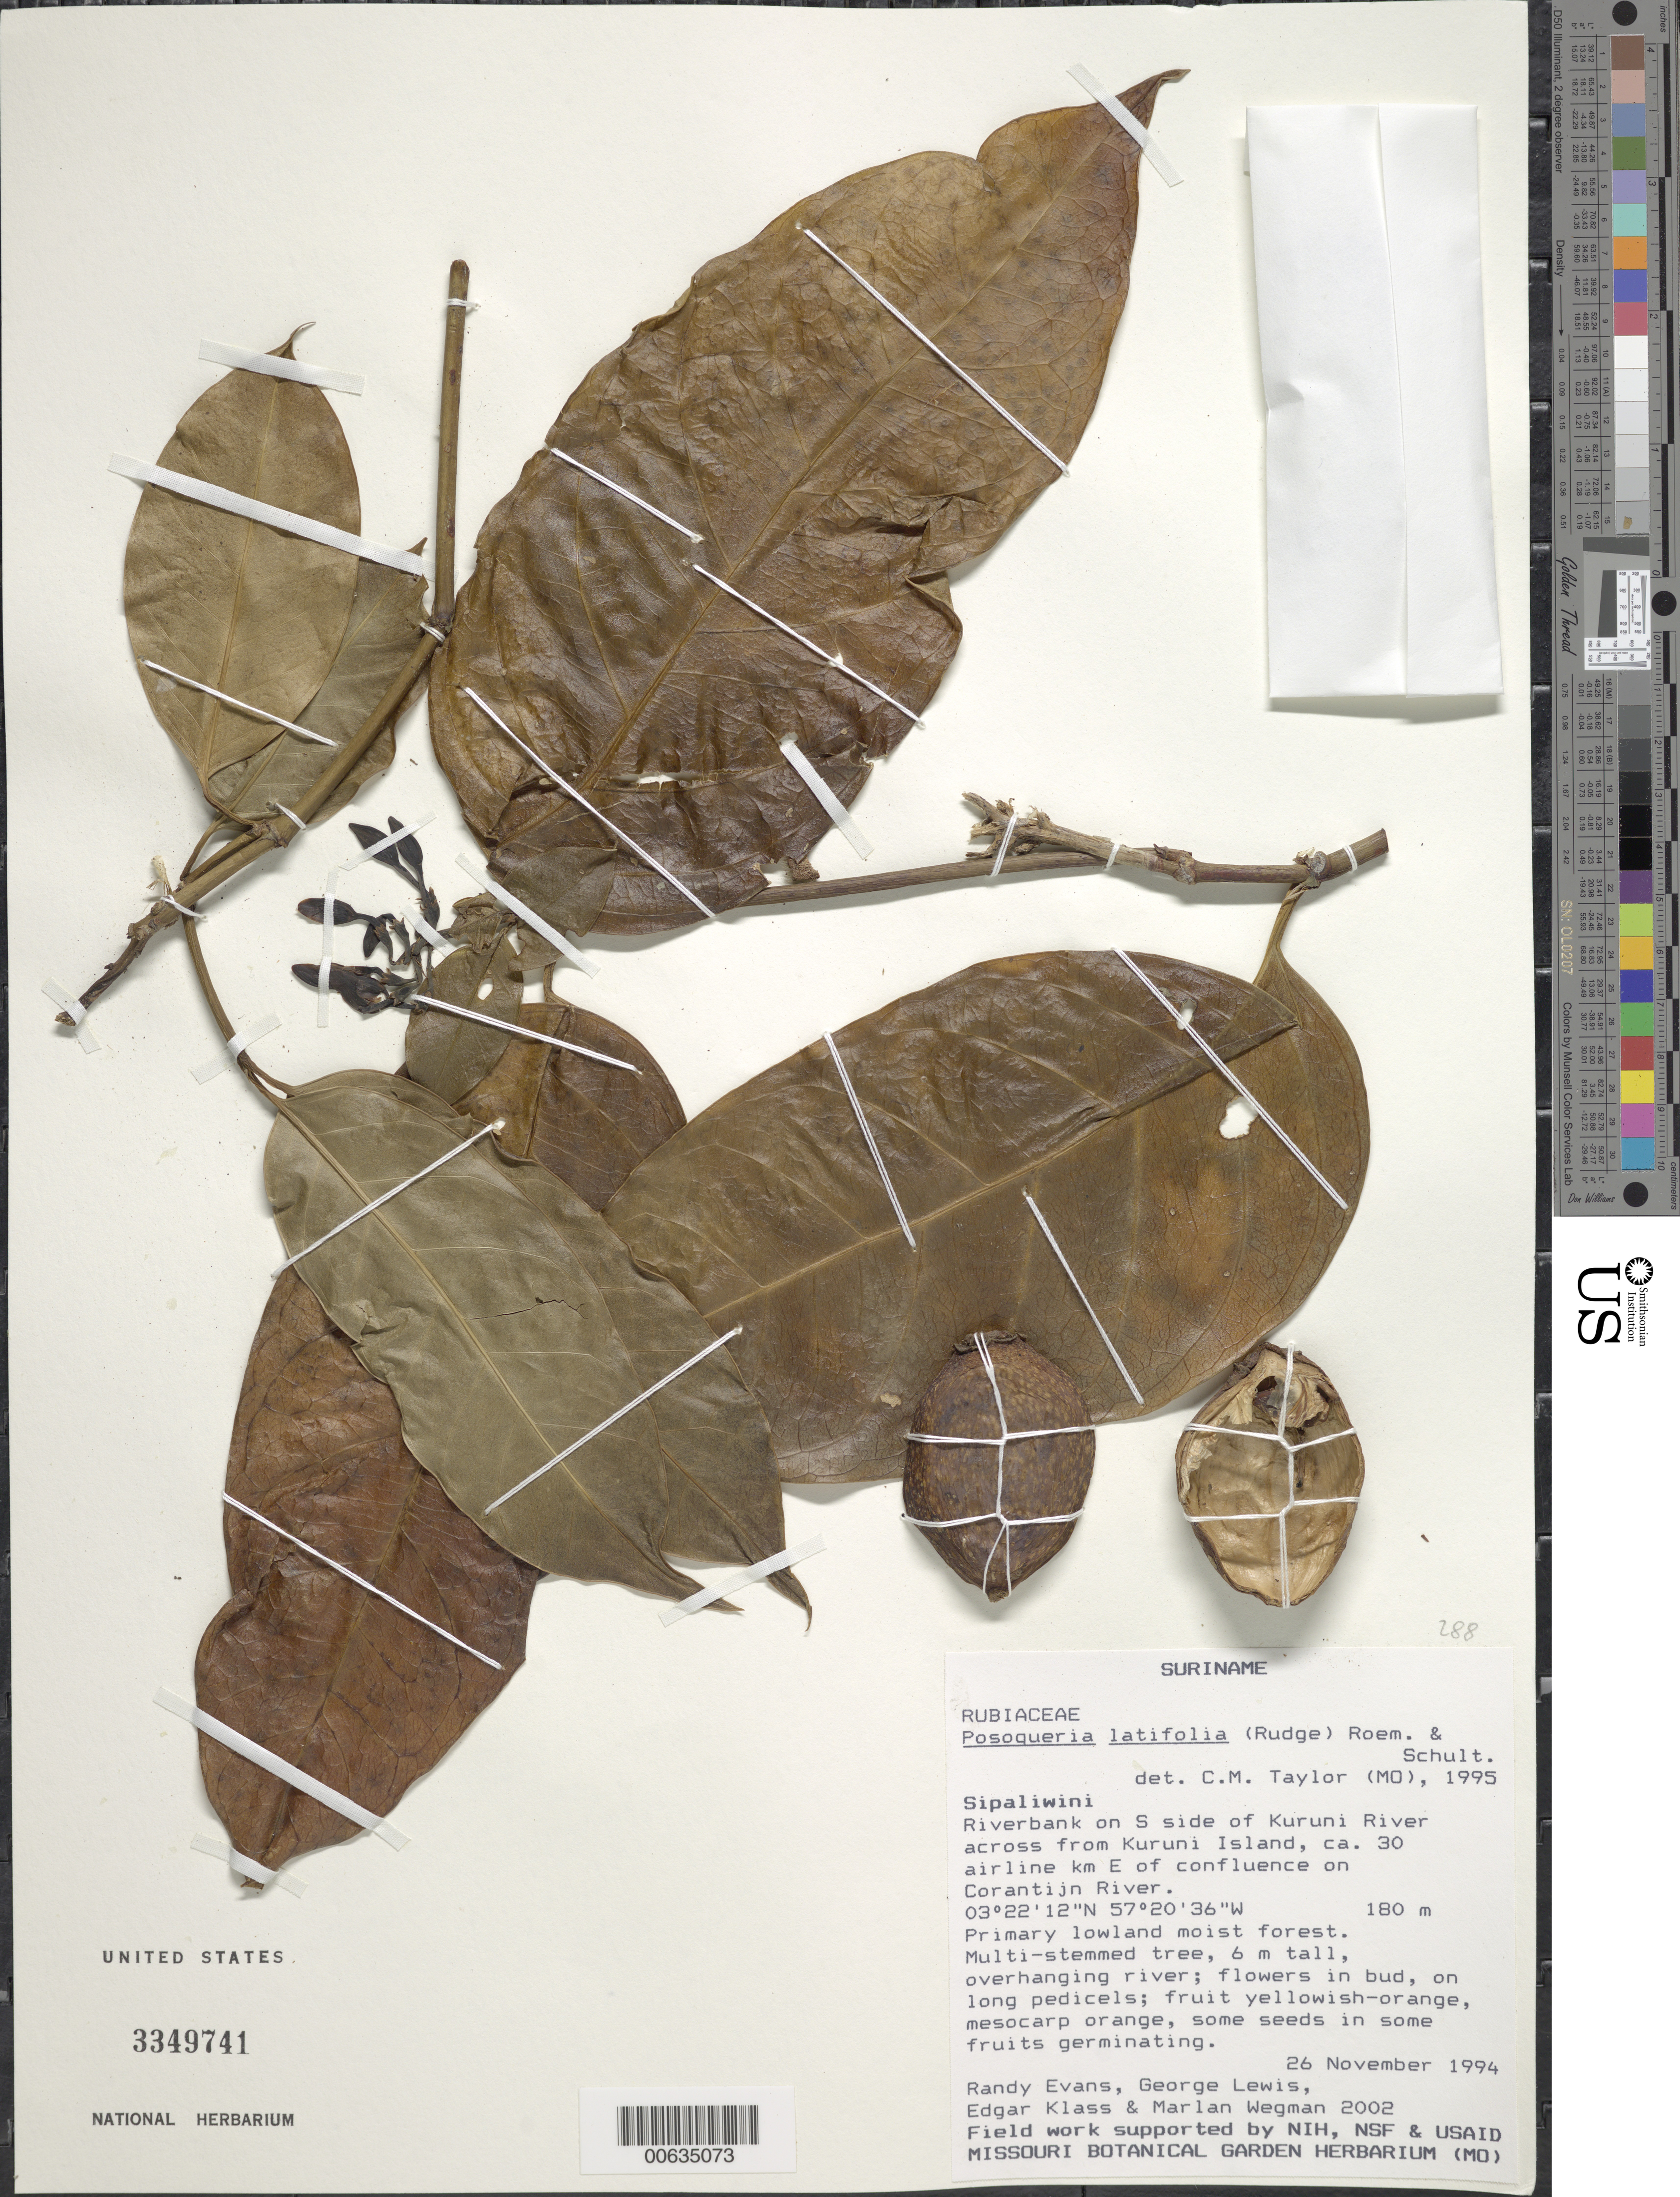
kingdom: Plantae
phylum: Tracheophyta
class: Magnoliopsida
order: Gentianales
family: Rubiaceae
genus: Posoqueria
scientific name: Posoqueria latifolia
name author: (Rudge) Roem. & Schult.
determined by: Taylor, Charlotte M.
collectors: R. Evans, G. Lewis, E. Klass & M. Wegman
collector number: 2002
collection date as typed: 26-Nov-94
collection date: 1994-11-26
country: Suriname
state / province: Sipaliwini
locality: Kuruni River, S side, across from Kuruni Island, ca. 30 airline km E of confl. on Corantijn R.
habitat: Primary lowland moist forest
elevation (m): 180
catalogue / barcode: US 3349741